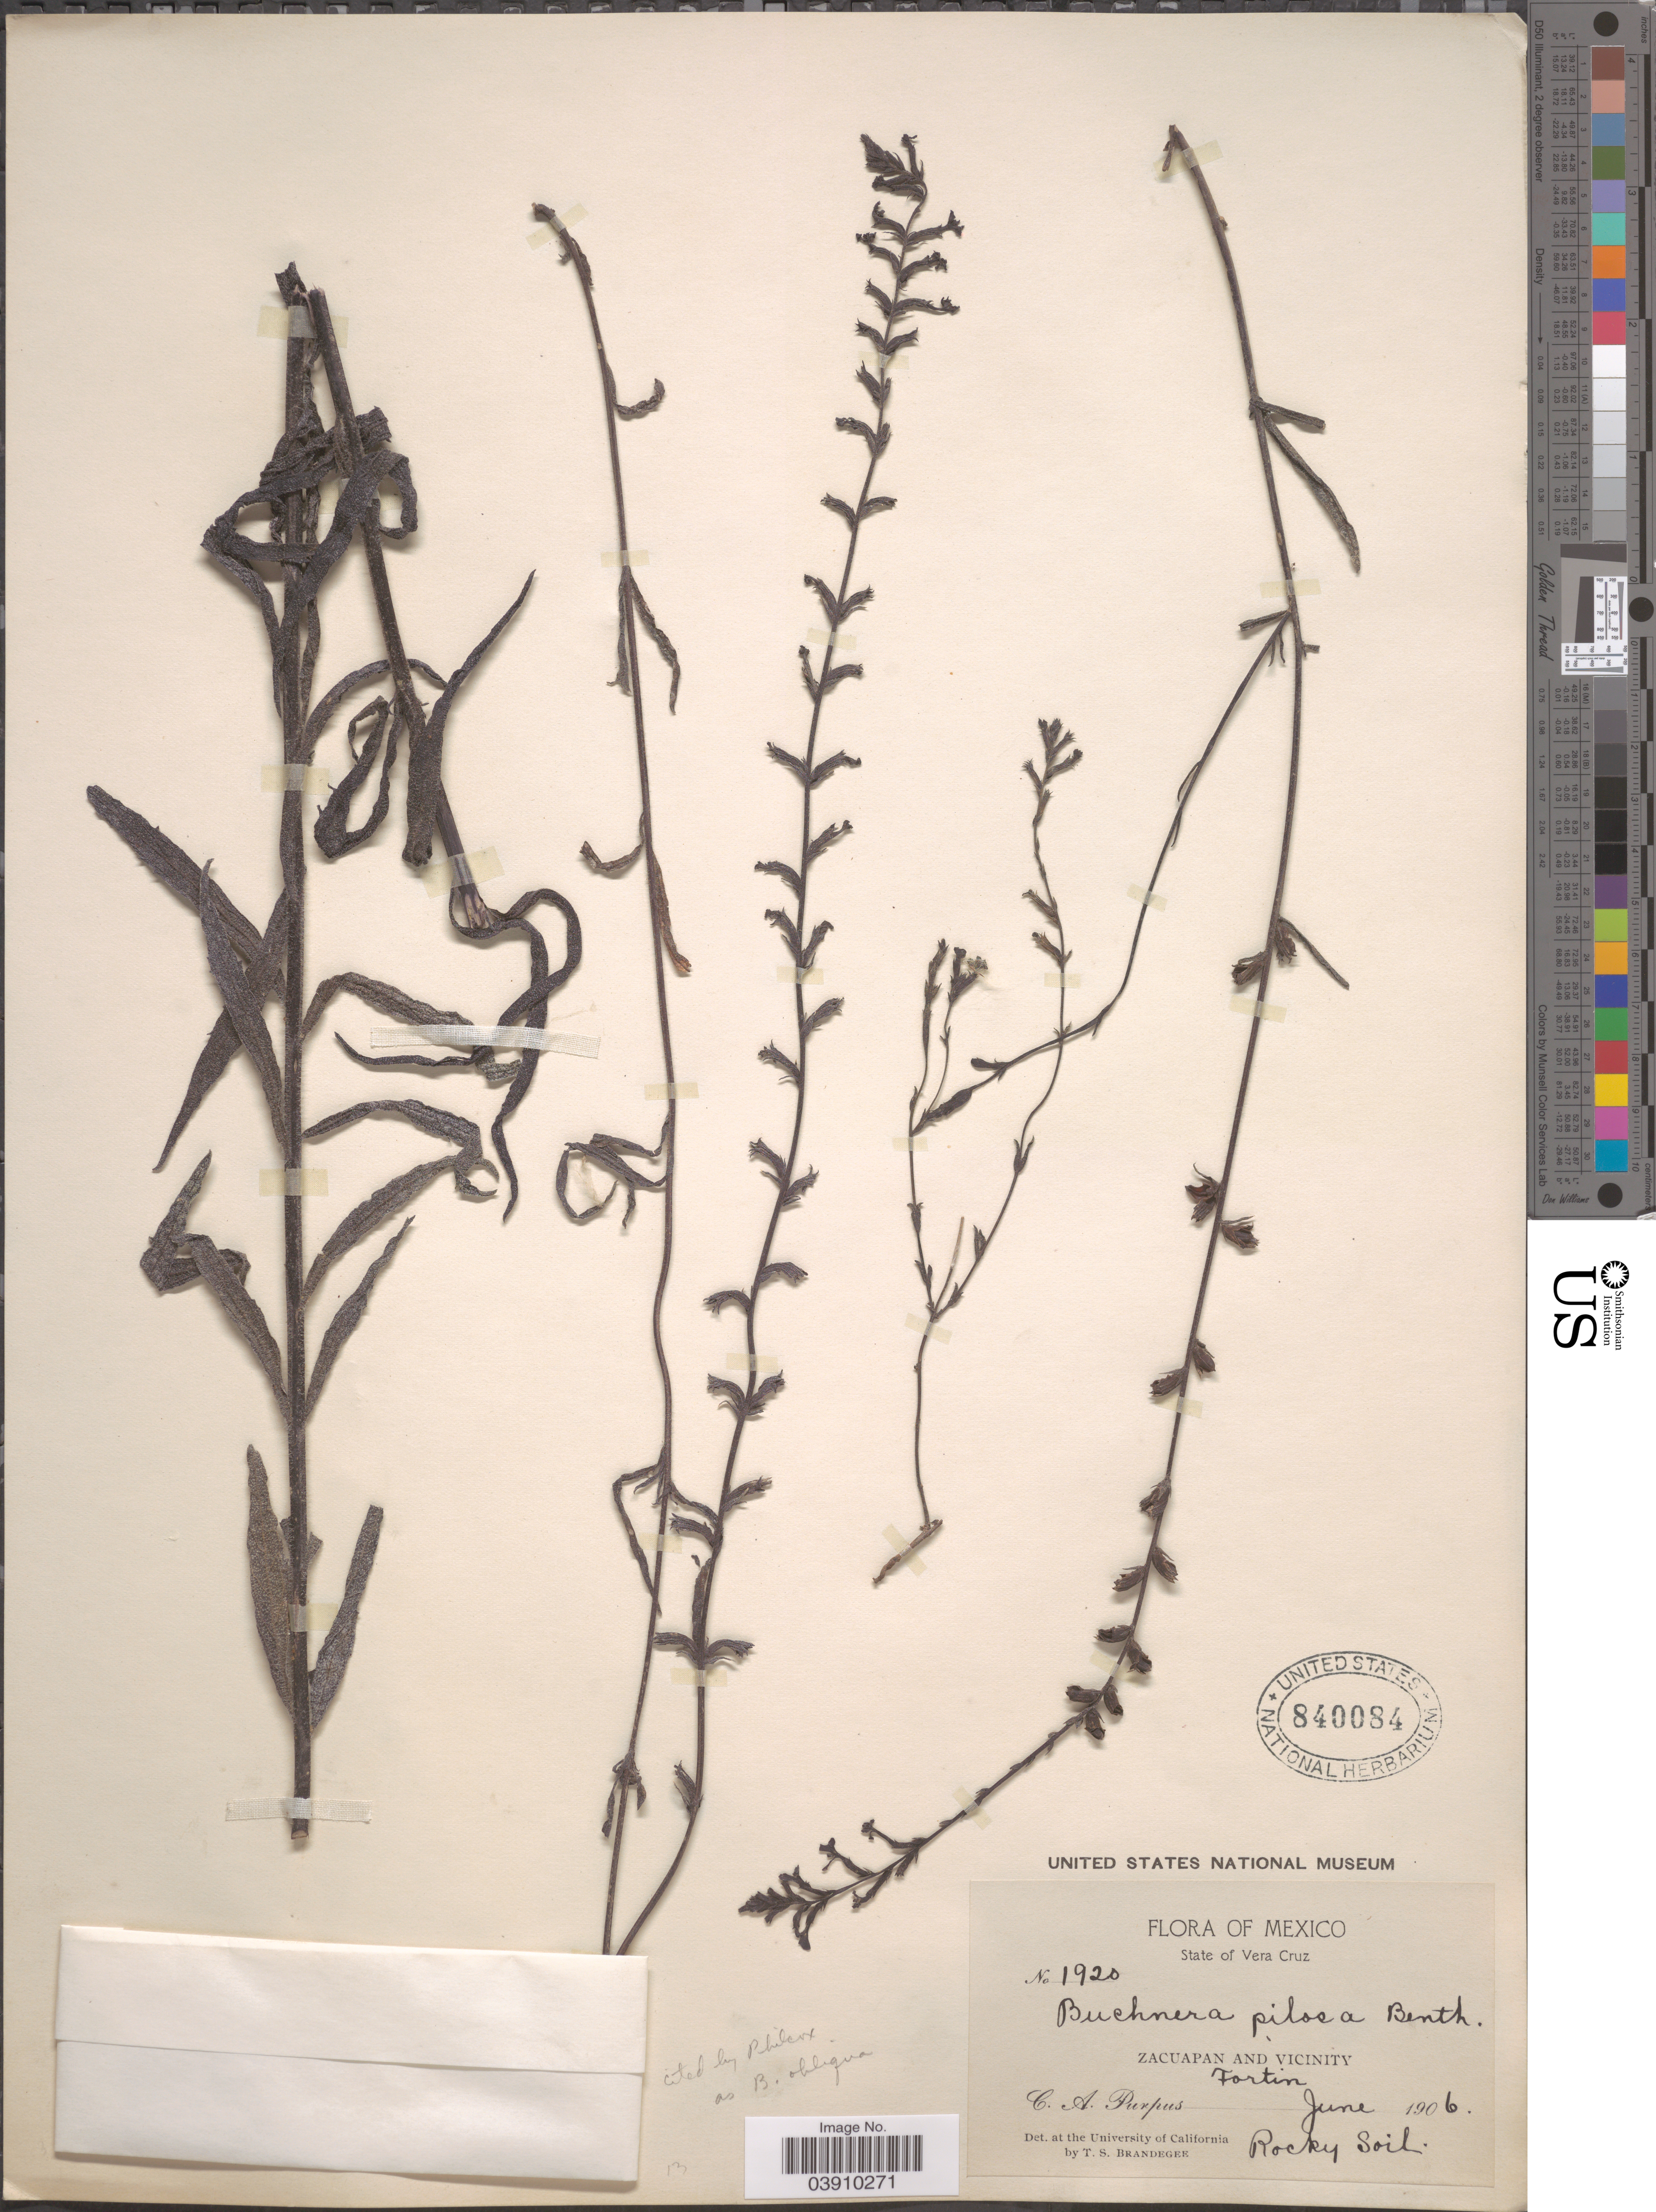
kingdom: Plantae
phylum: Tracheophyta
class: Magnoliopsida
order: Lamiales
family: Orobanchaceae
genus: Buchnera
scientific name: Buchnera pusilla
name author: Kunth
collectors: C. A. Purpus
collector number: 1920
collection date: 1906-06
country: Mexico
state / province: Veracruz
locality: State of Vera Cruz. Zacuapan and Vicinity. Fortin.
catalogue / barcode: US 840084